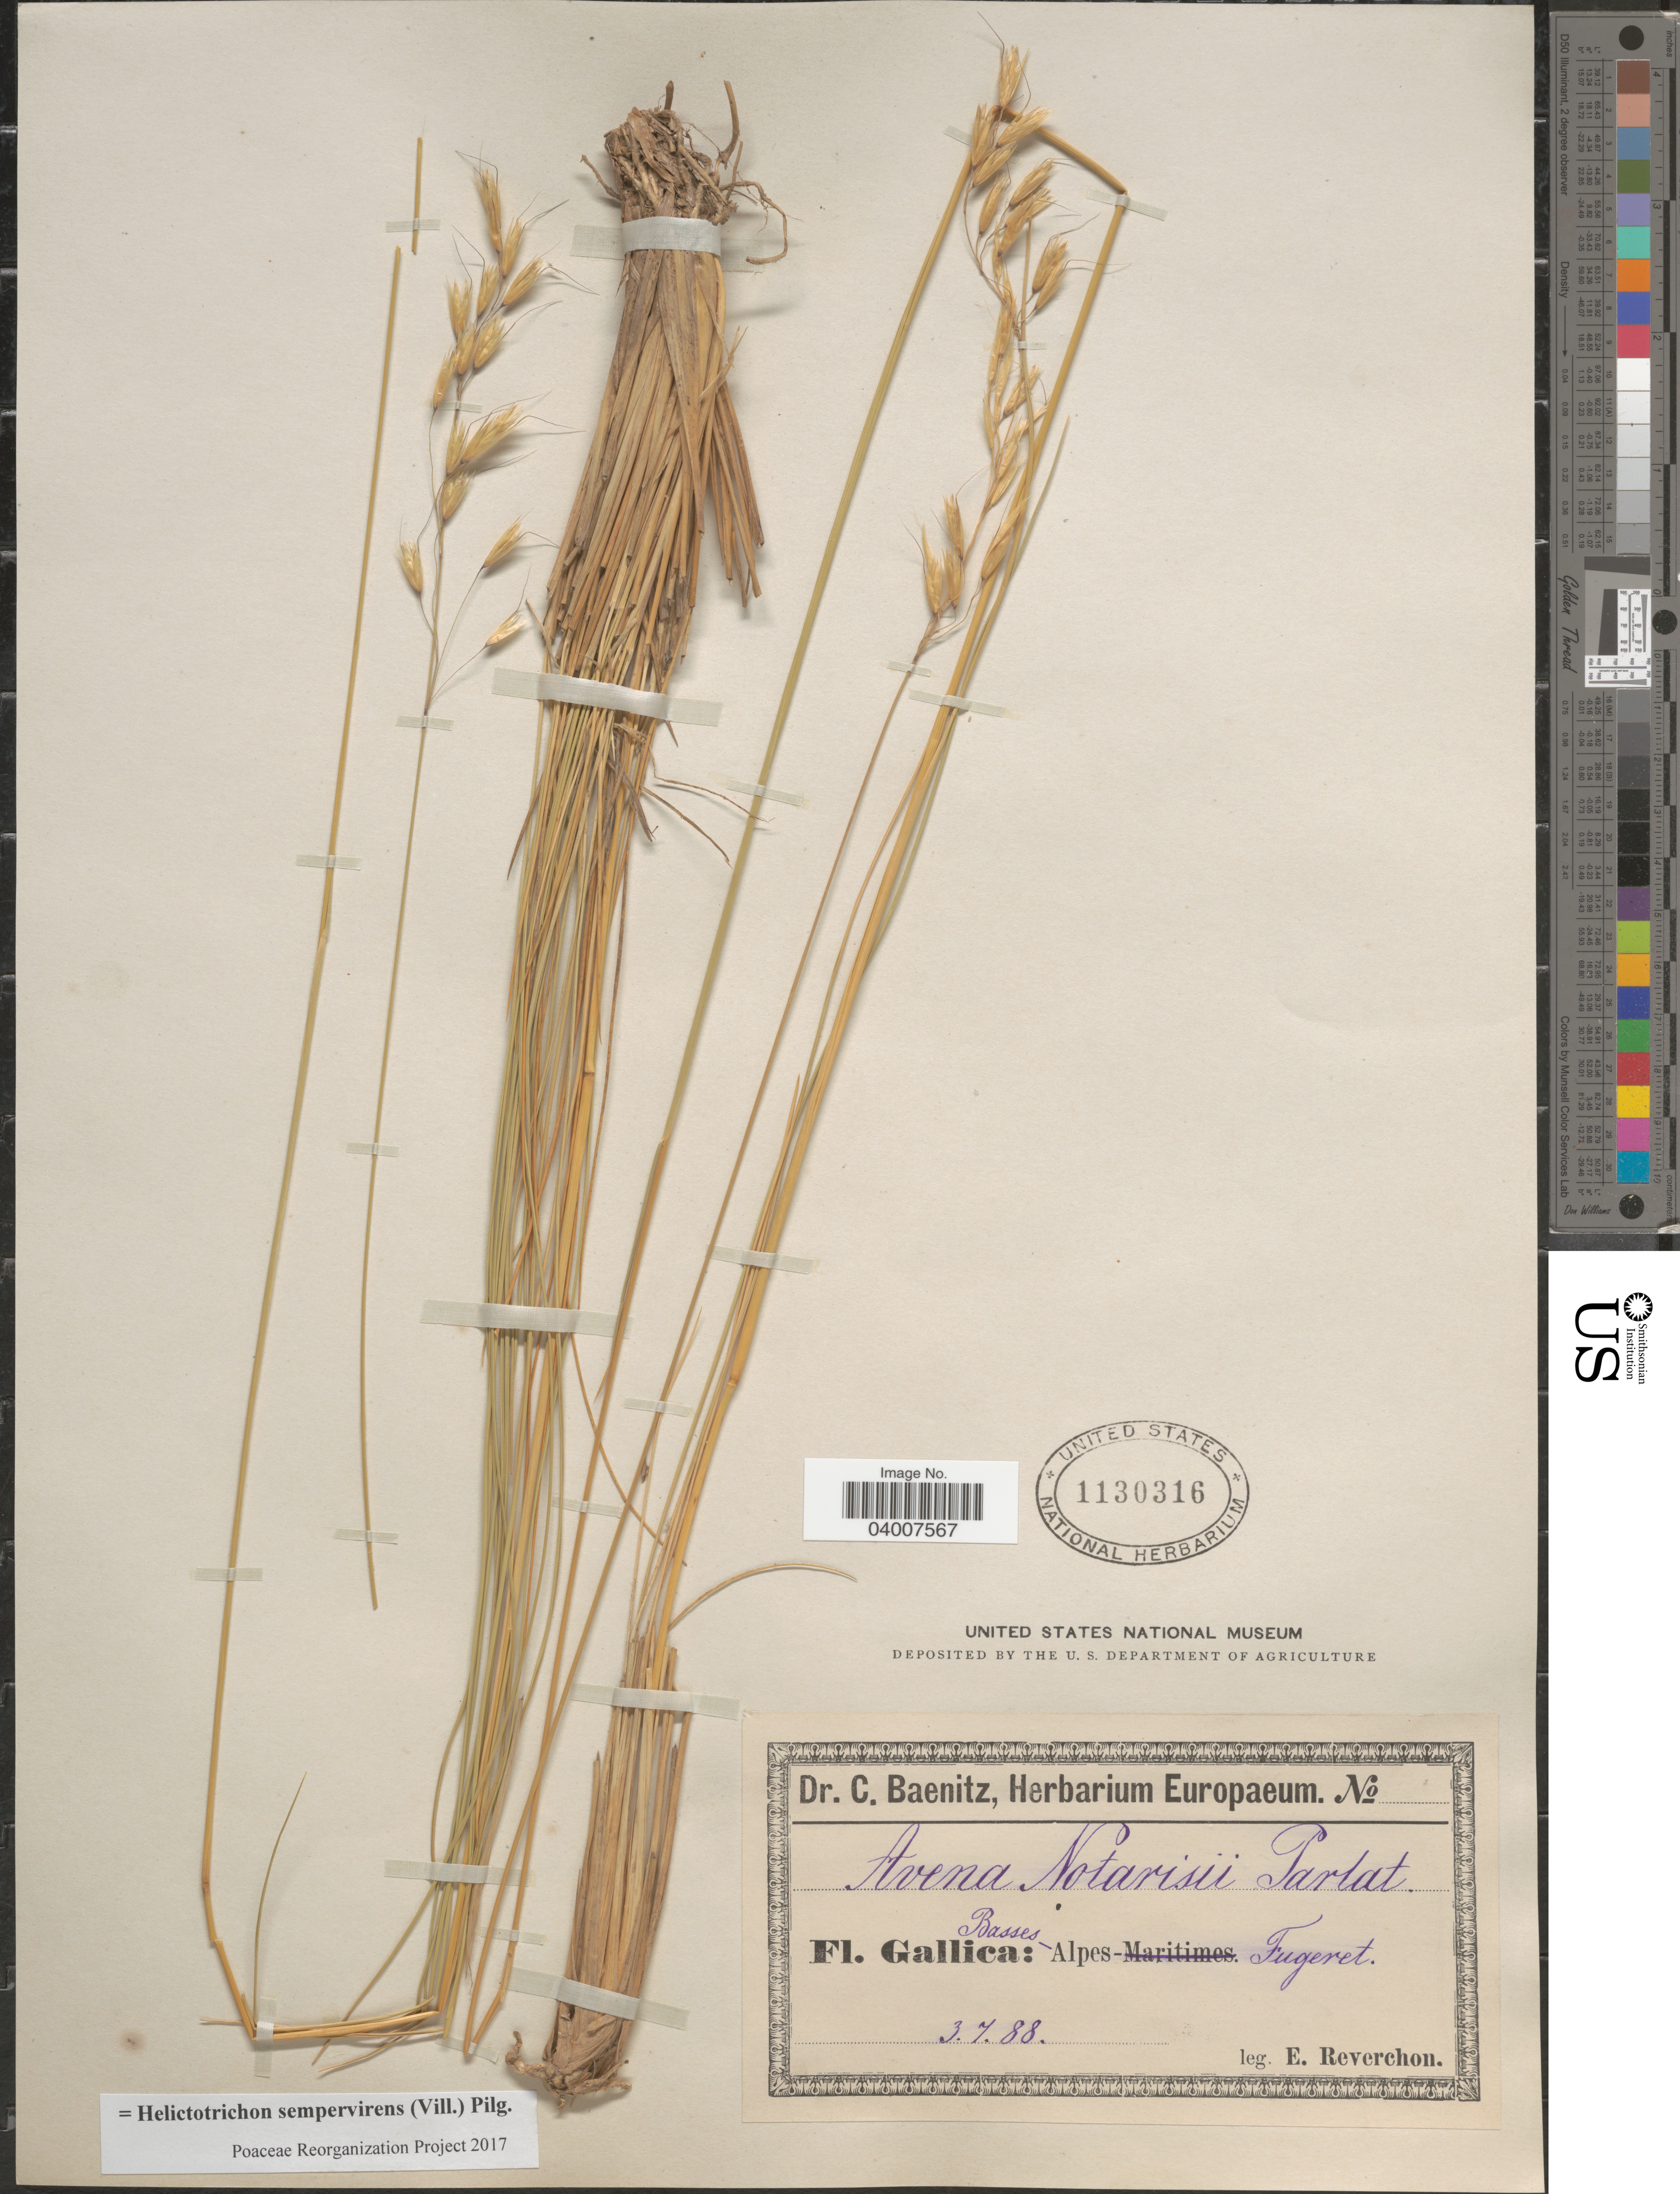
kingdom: Plantae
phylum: Tracheophyta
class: Liliopsida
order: Poales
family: Poaceae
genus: Helictotrichon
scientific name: Helictotrichon sempervirens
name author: (Vill.) Pilg.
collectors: E. Reverchon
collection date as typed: Transcribed d/m/y: 3/7/88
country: France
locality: Gallica: Basses-Alpes, Fugeret.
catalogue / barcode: US 1130316